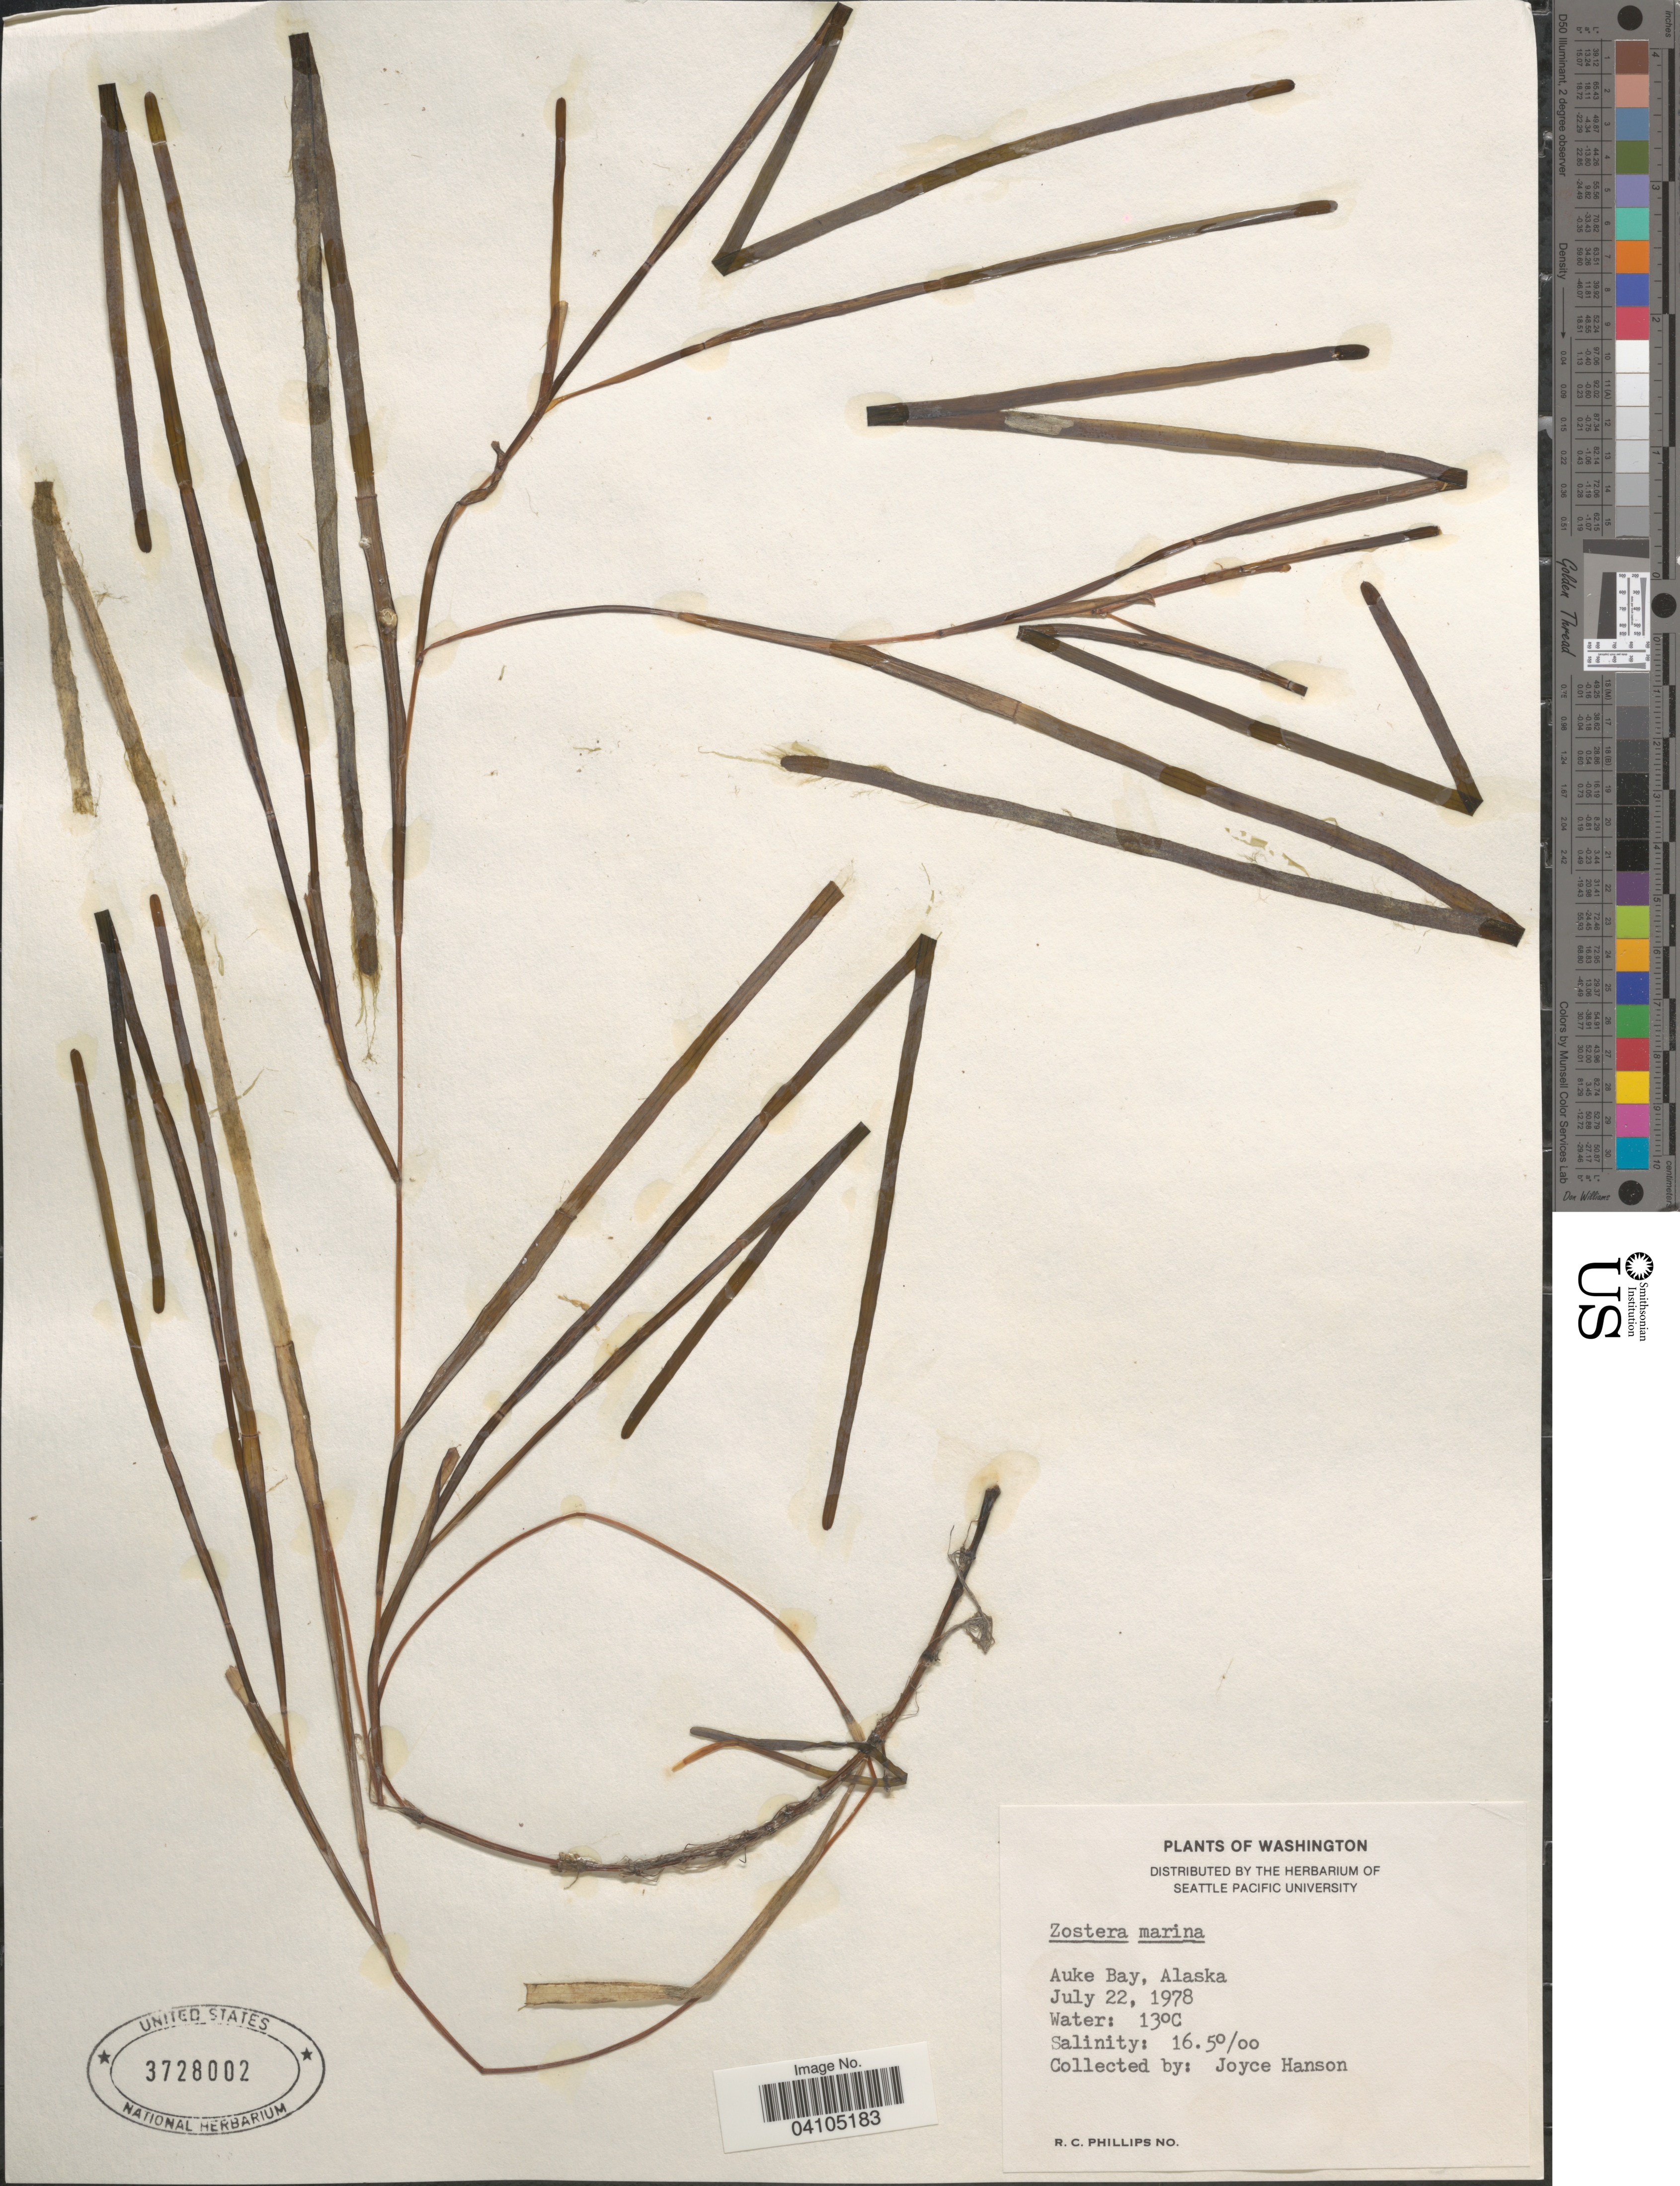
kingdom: Plantae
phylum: Tracheophyta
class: Liliopsida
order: Alismatales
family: Zosteraceae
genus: Zostera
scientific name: Zostera marina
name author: L.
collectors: J. Hanson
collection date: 1978-07-22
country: United States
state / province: Alaska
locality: Auke Bay.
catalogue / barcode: US 3728002